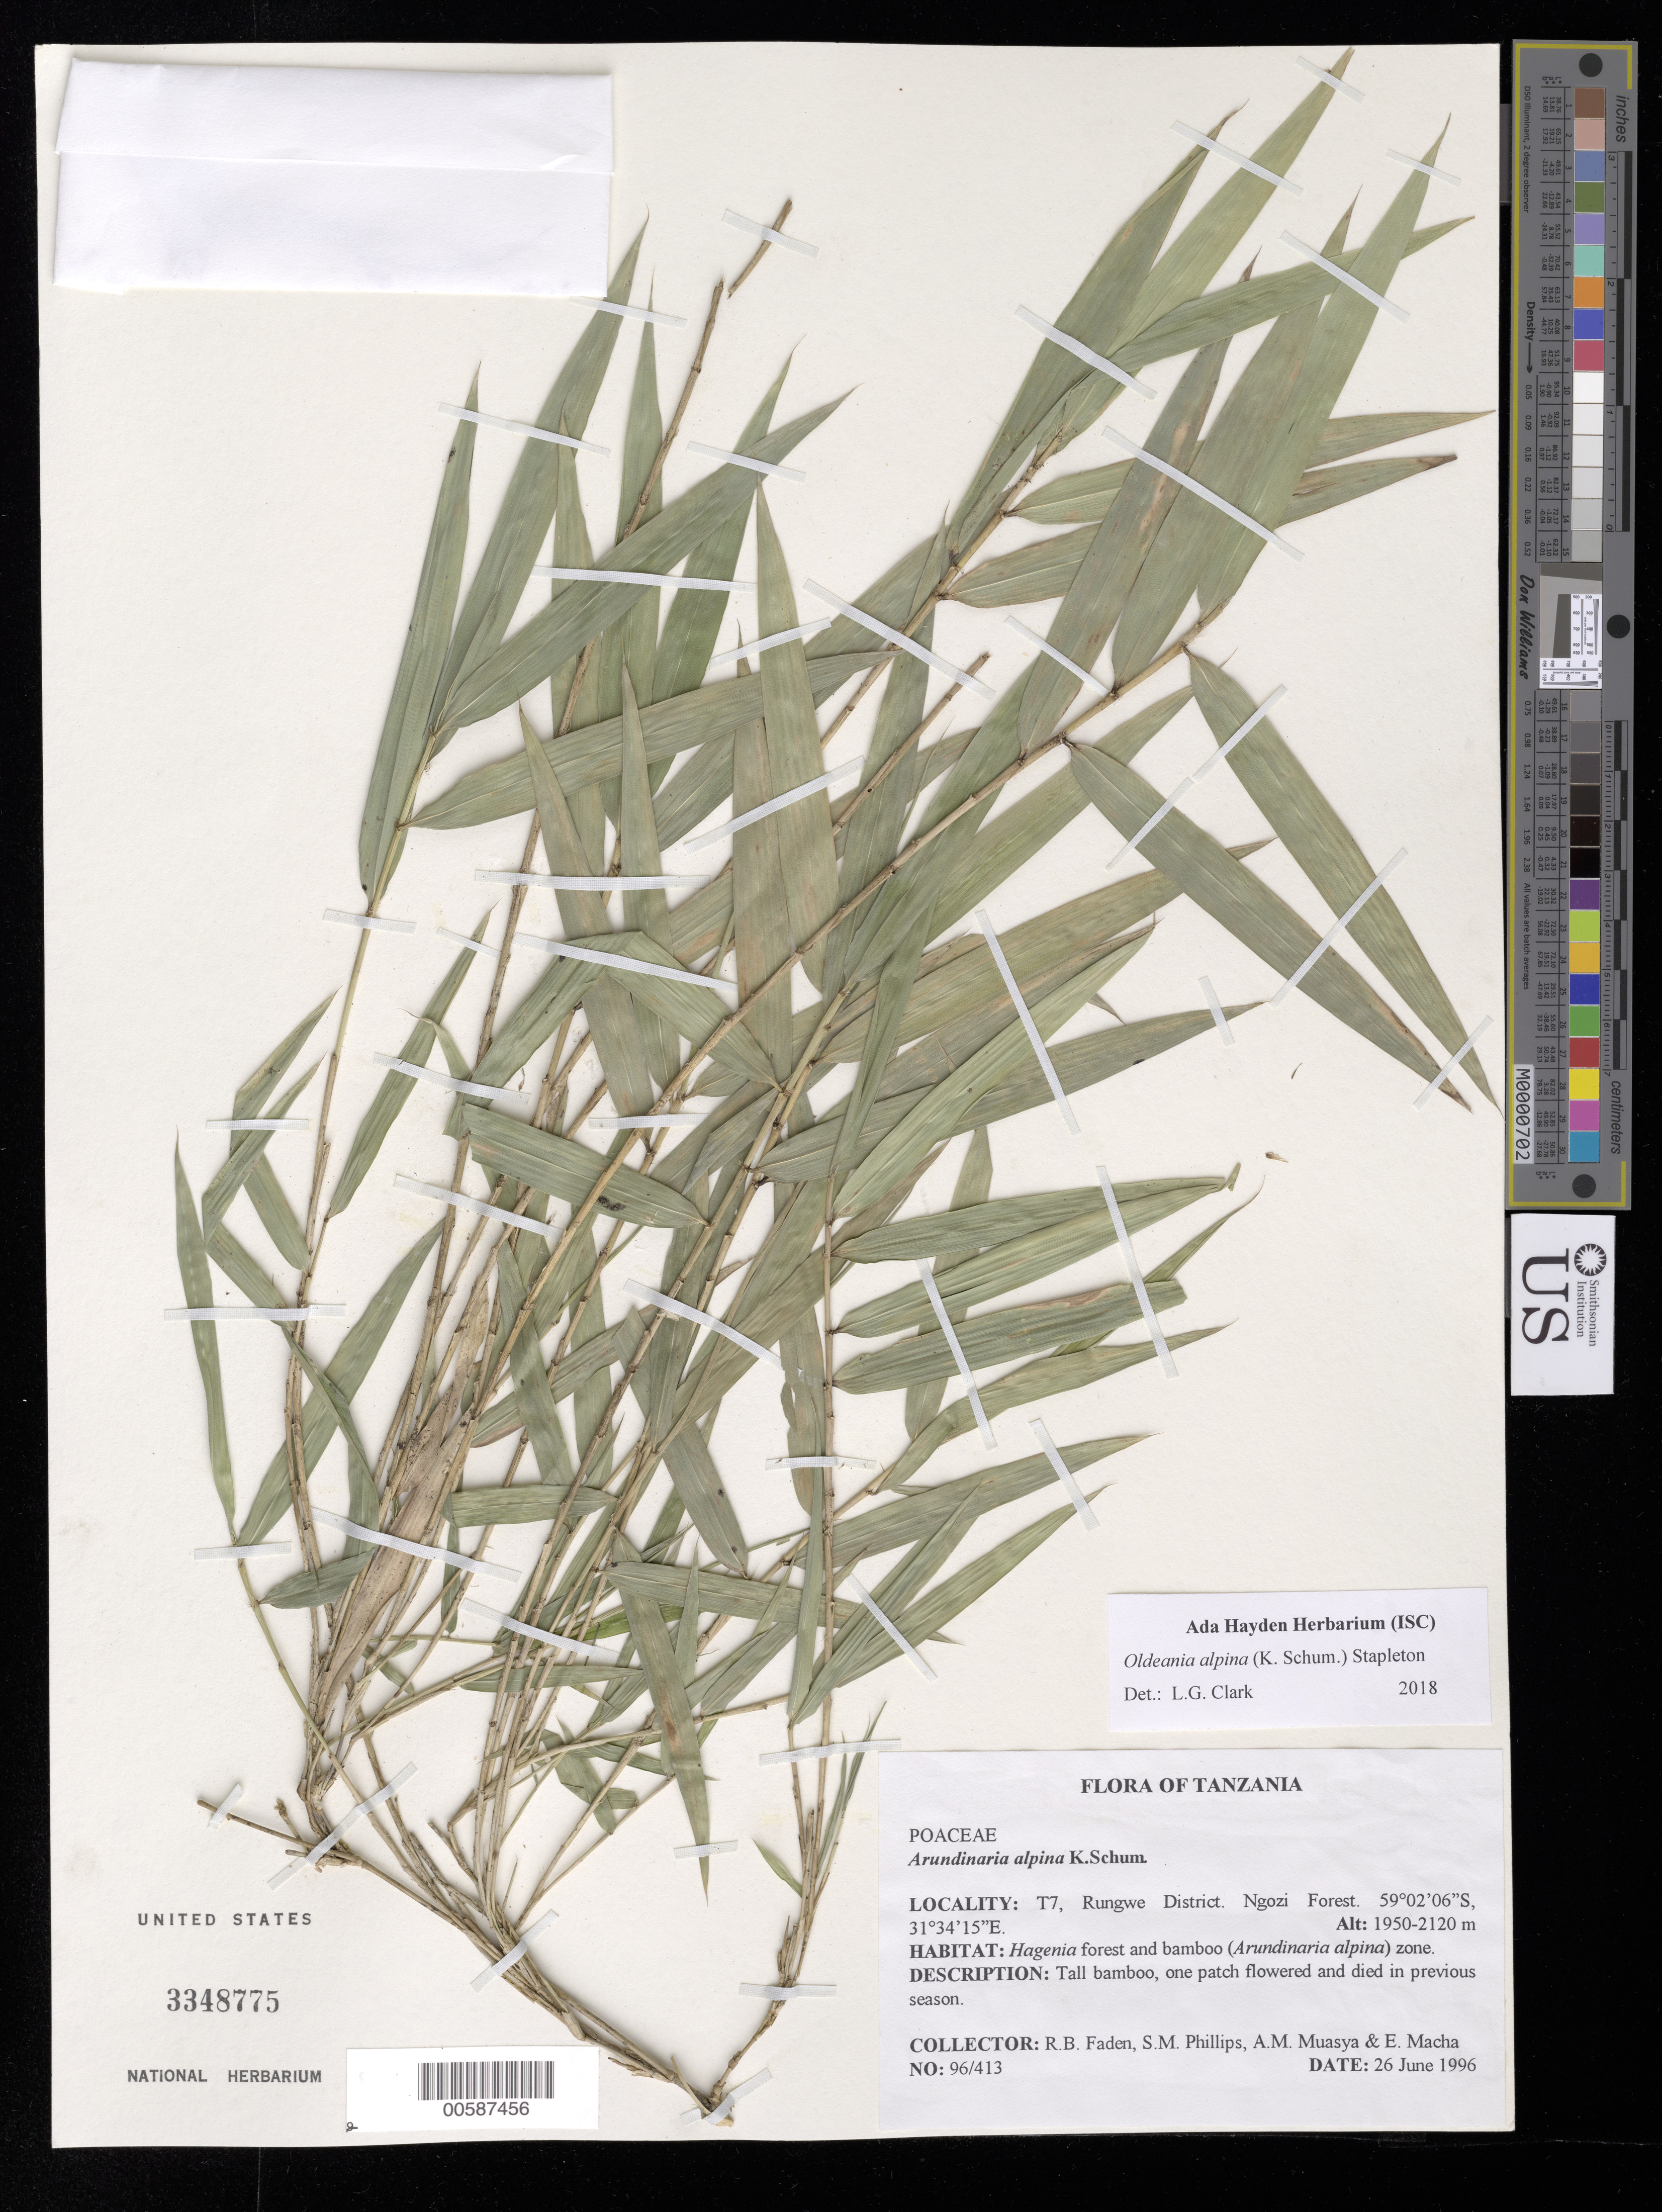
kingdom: Plantae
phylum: Tracheophyta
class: Liliopsida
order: Poales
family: Poaceae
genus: Oldeania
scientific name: Oldeania alpina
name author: (K. Schum.) Stapleton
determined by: Clark, L. G.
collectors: R. B. Faden, S. M. Phillips, A. Muasya & E. Macha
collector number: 96/413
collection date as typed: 26 Jun 1996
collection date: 1996-06-26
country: Tanzania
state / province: Morogoro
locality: T7, rungwe dist., ngozi forest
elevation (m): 1950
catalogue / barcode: US 3348775